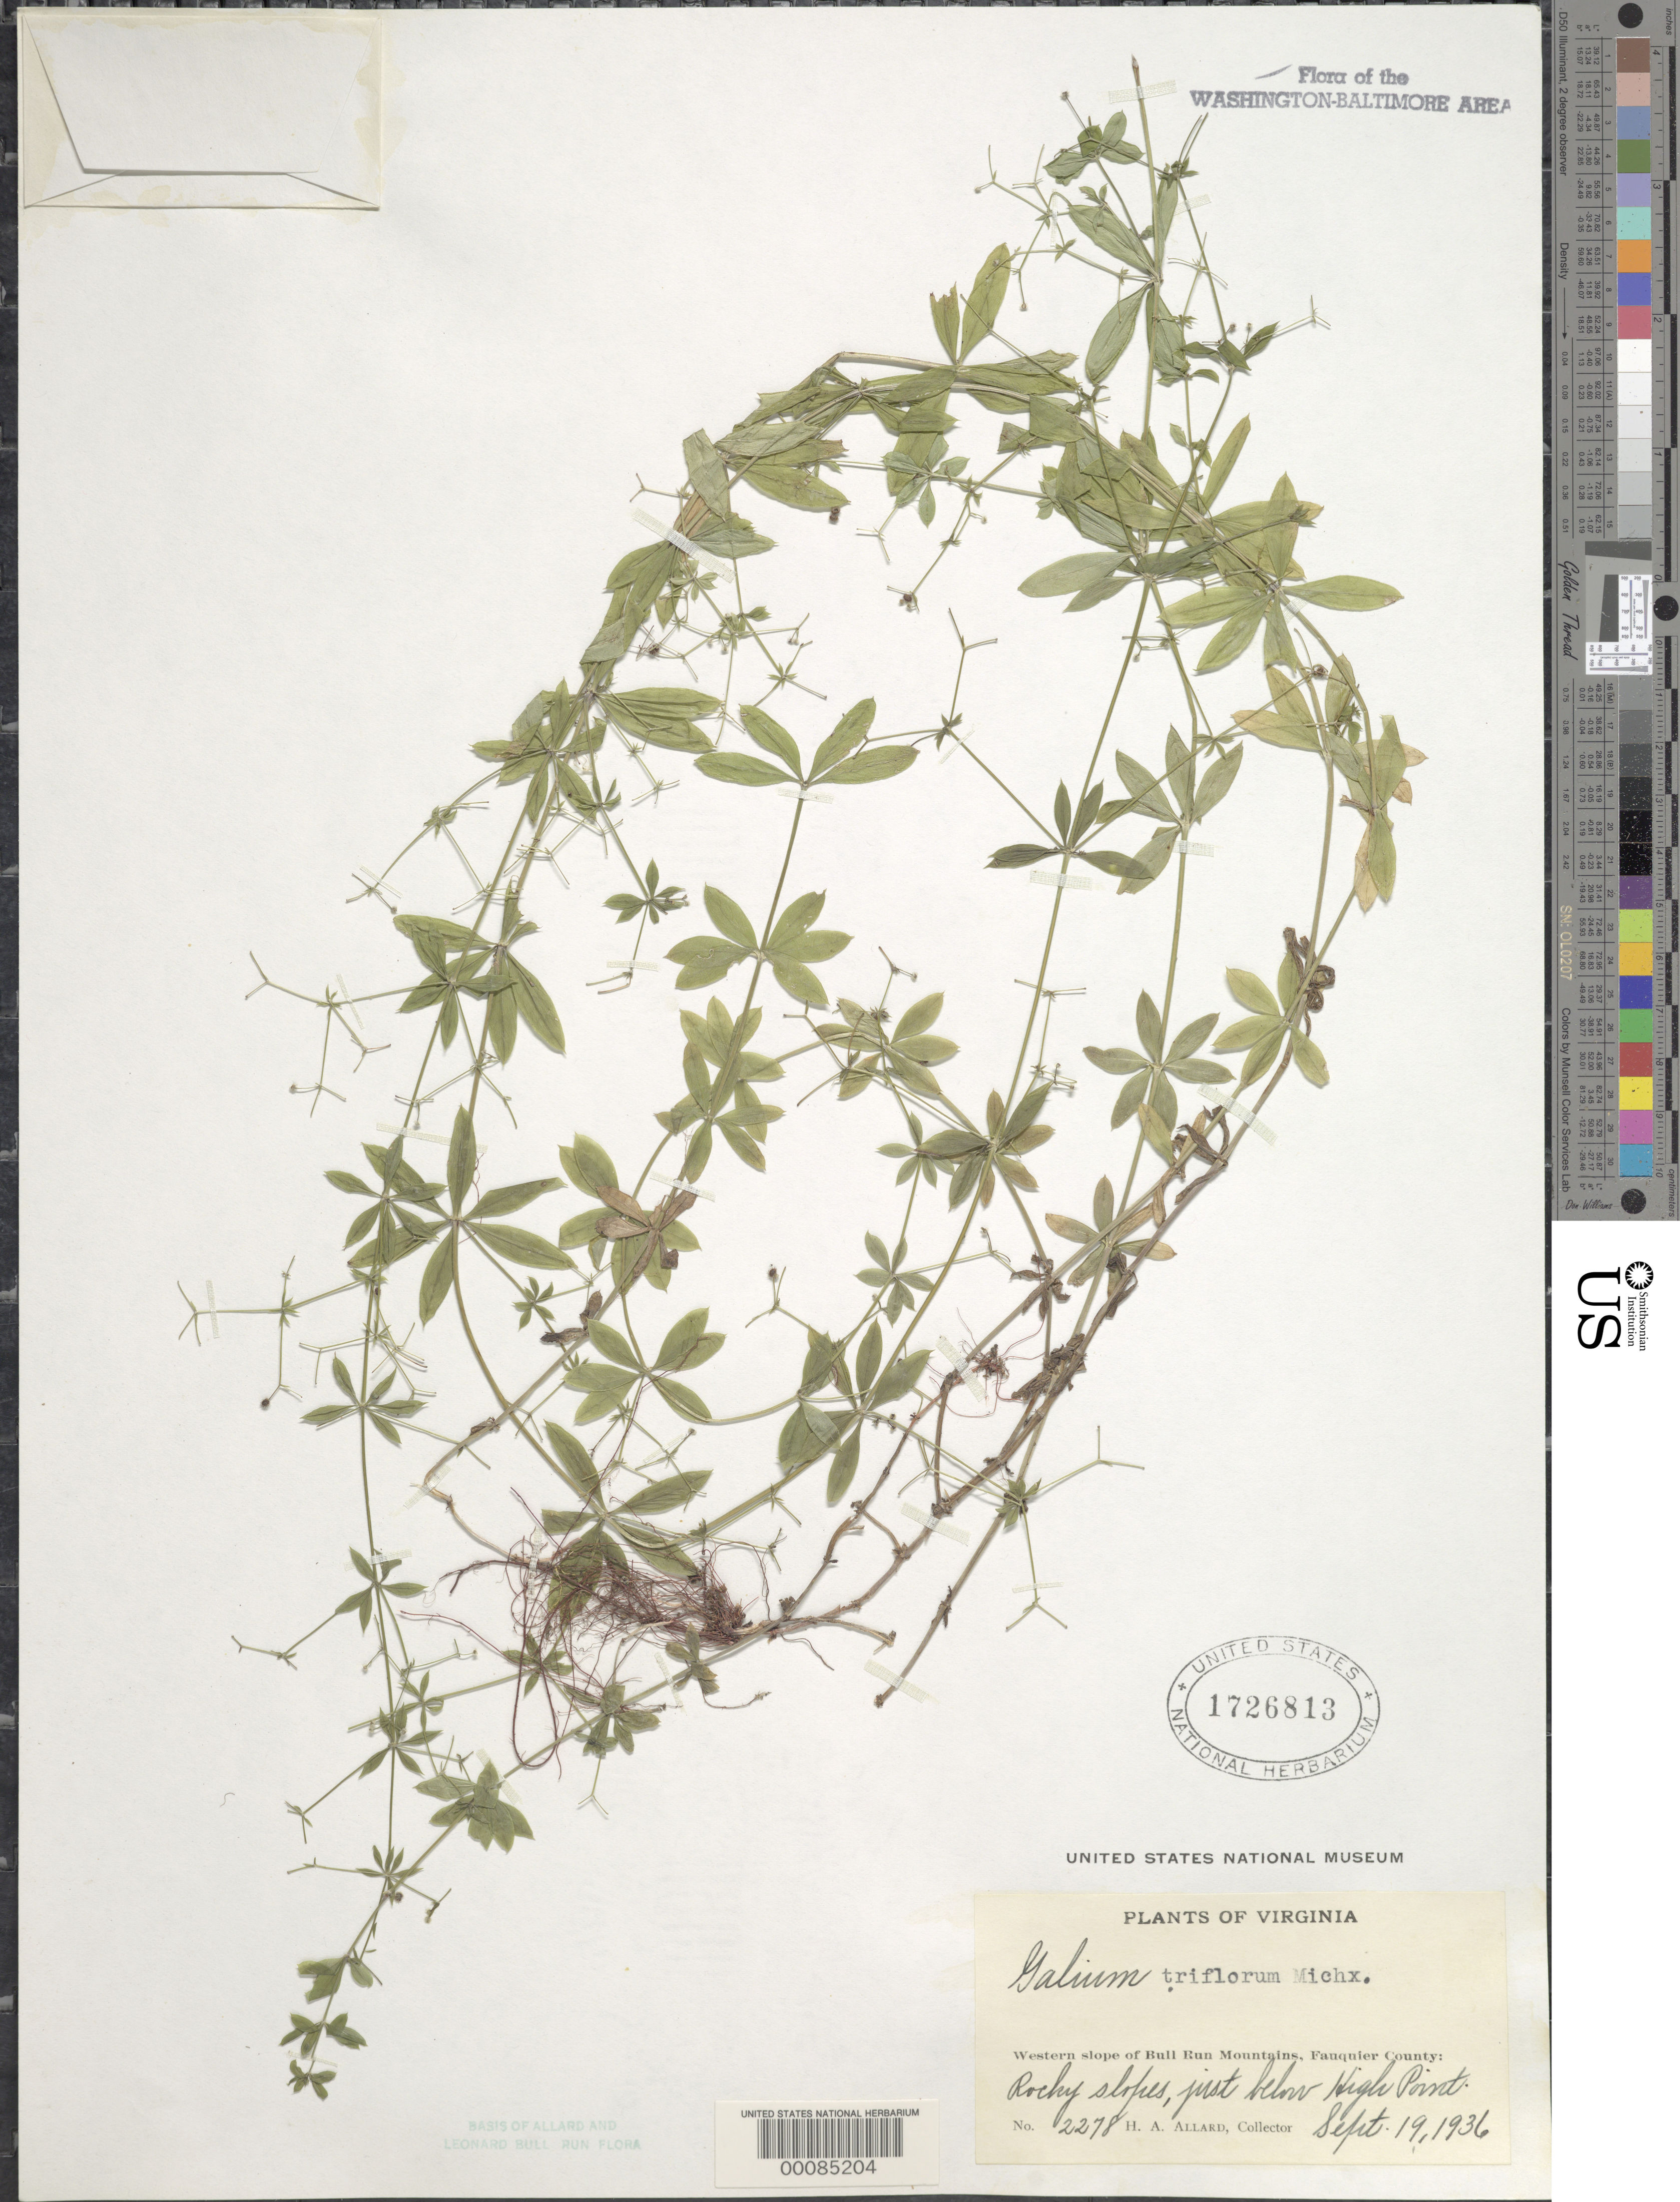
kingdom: Plantae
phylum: Tracheophyta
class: Magnoliopsida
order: Gentianales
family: Rubiaceae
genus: Galium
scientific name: Galium triflorum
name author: Michx.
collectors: H. A. Allard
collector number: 2278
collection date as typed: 19 Sep 1936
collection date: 1936-09-19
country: United States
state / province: Virginia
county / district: Fauquier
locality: High Point, west slope of Bull Run Mts.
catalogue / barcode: US 1726813